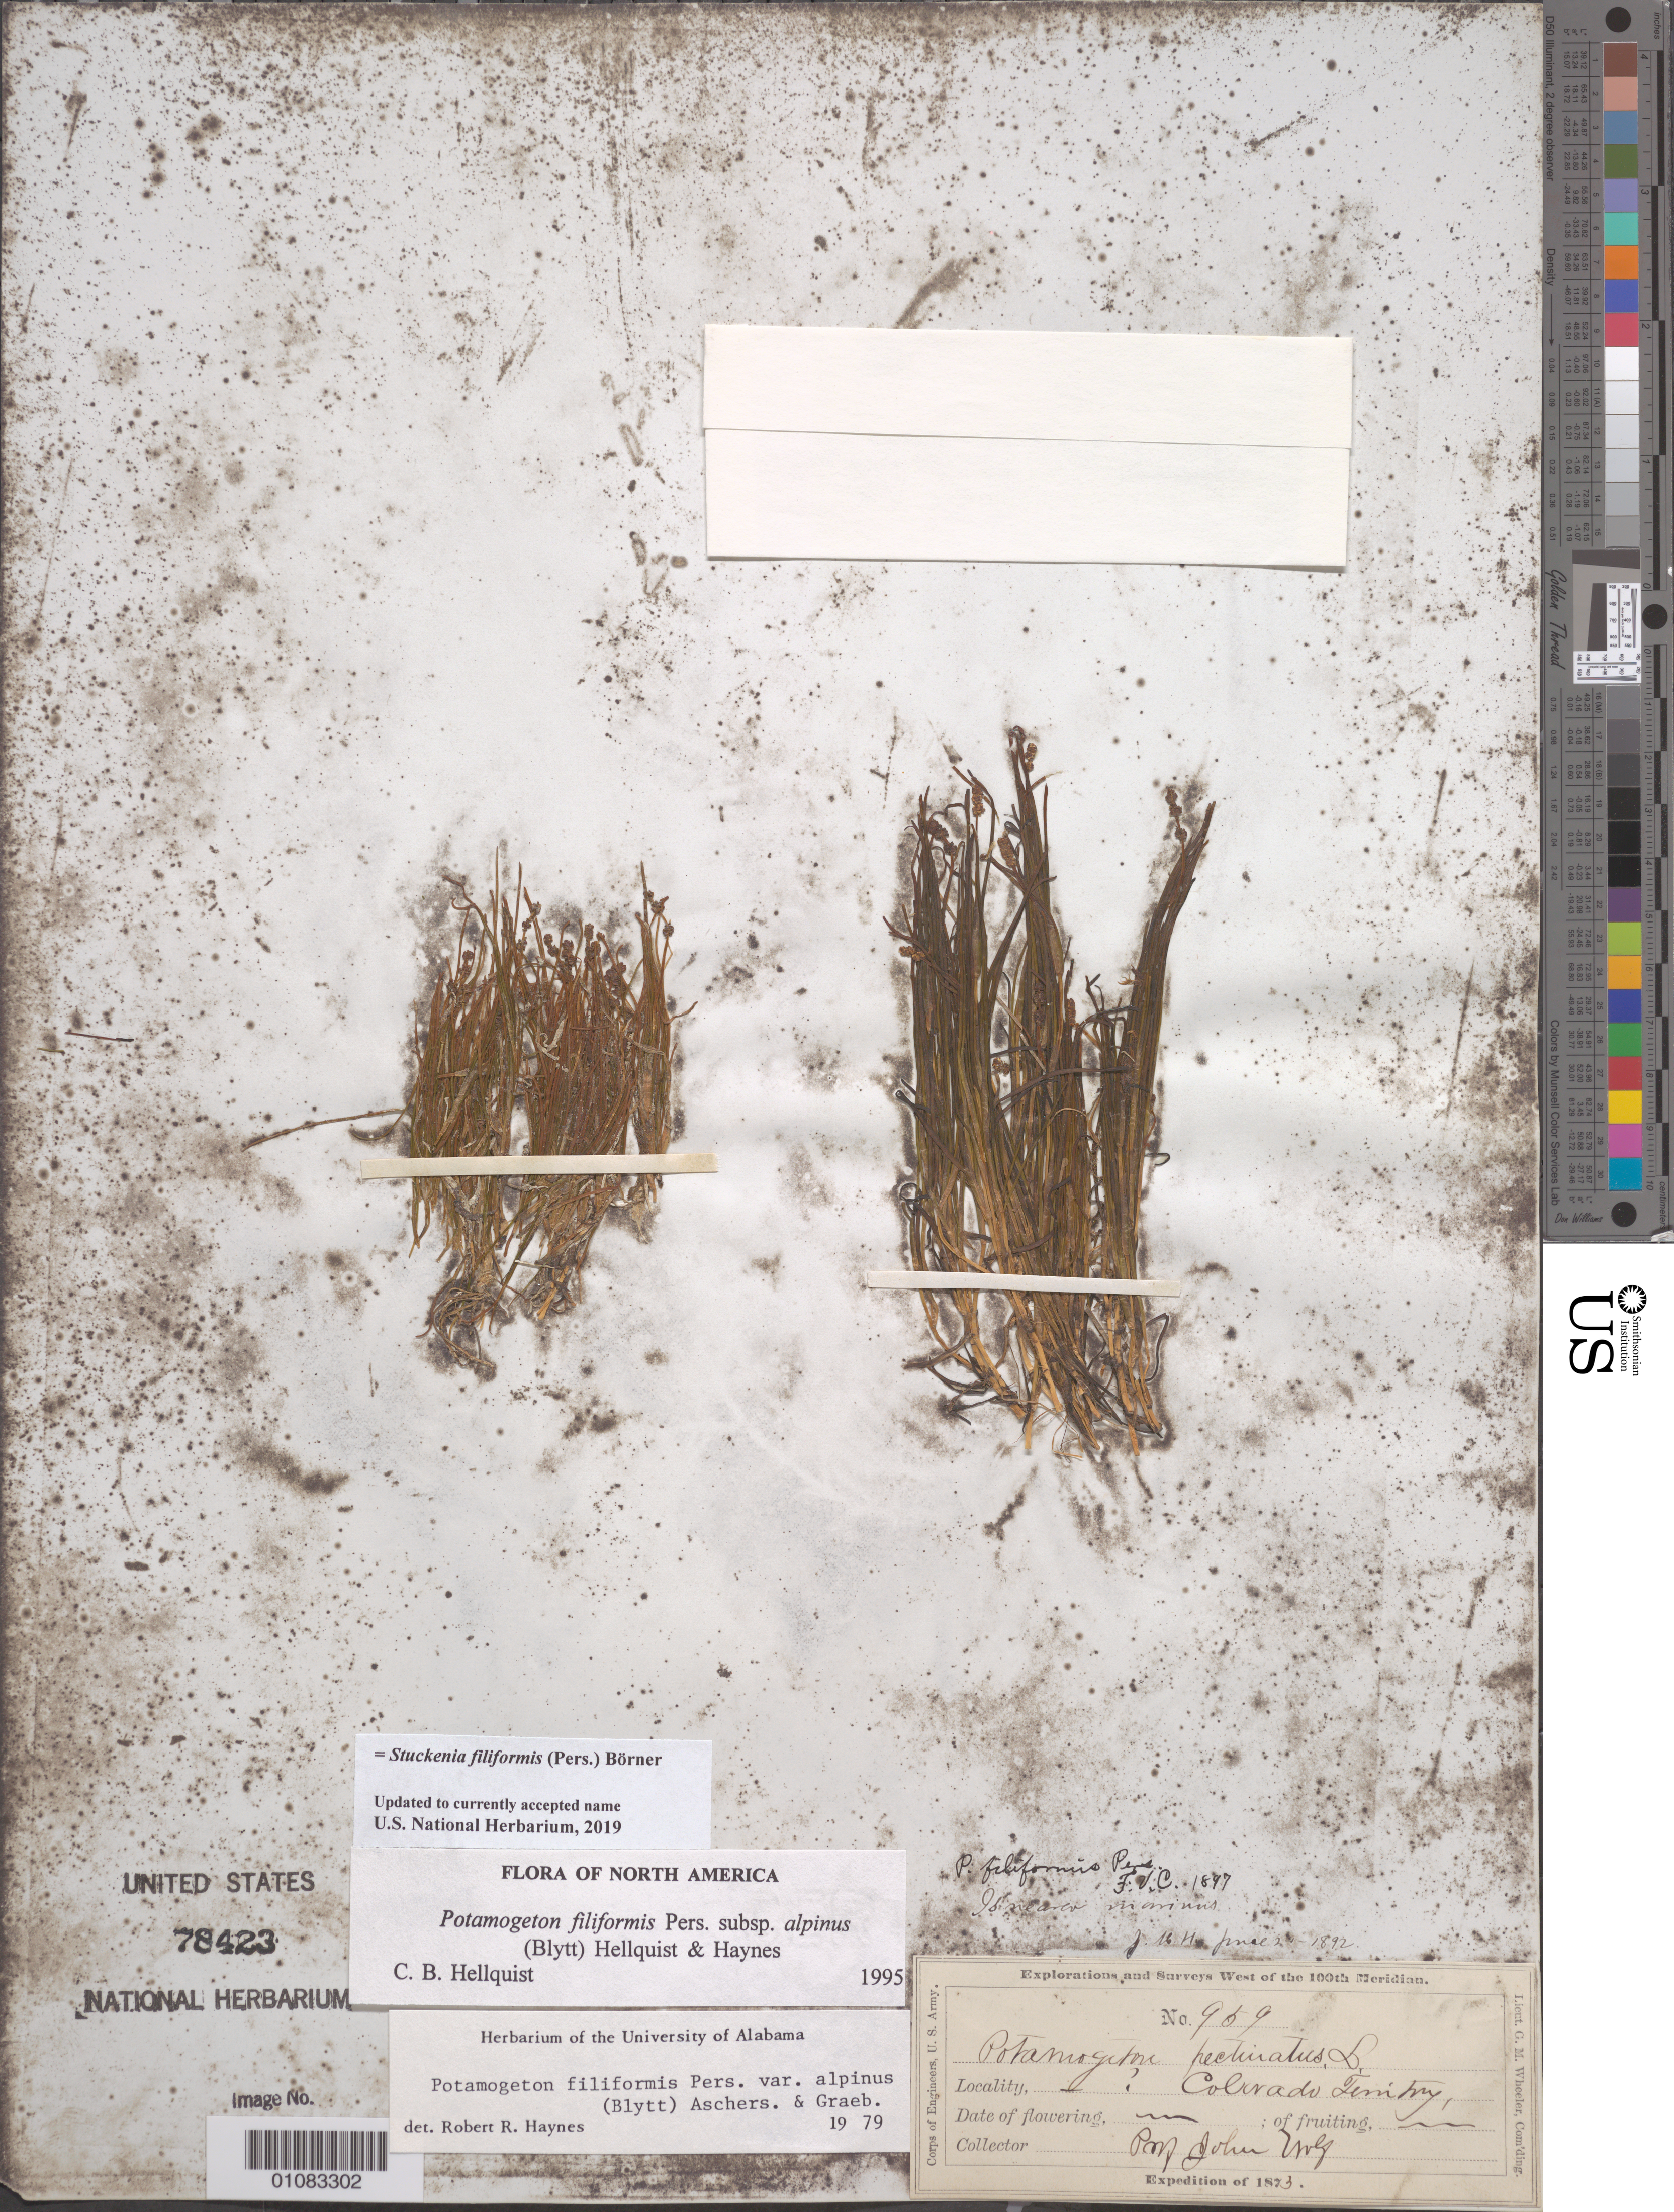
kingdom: Plantae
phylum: Tracheophyta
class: Liliopsida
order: Alismatales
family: Potamogetonaceae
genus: Stuckenia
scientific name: Stuckenia filiformis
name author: (Pers.) Börner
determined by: Strong, Mark T., (BOT), Smithsonian Institution - National Museum of Natural History (UNITED STATES)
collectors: J. Wolf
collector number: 959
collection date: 1973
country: United States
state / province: Colorado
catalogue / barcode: US 78423